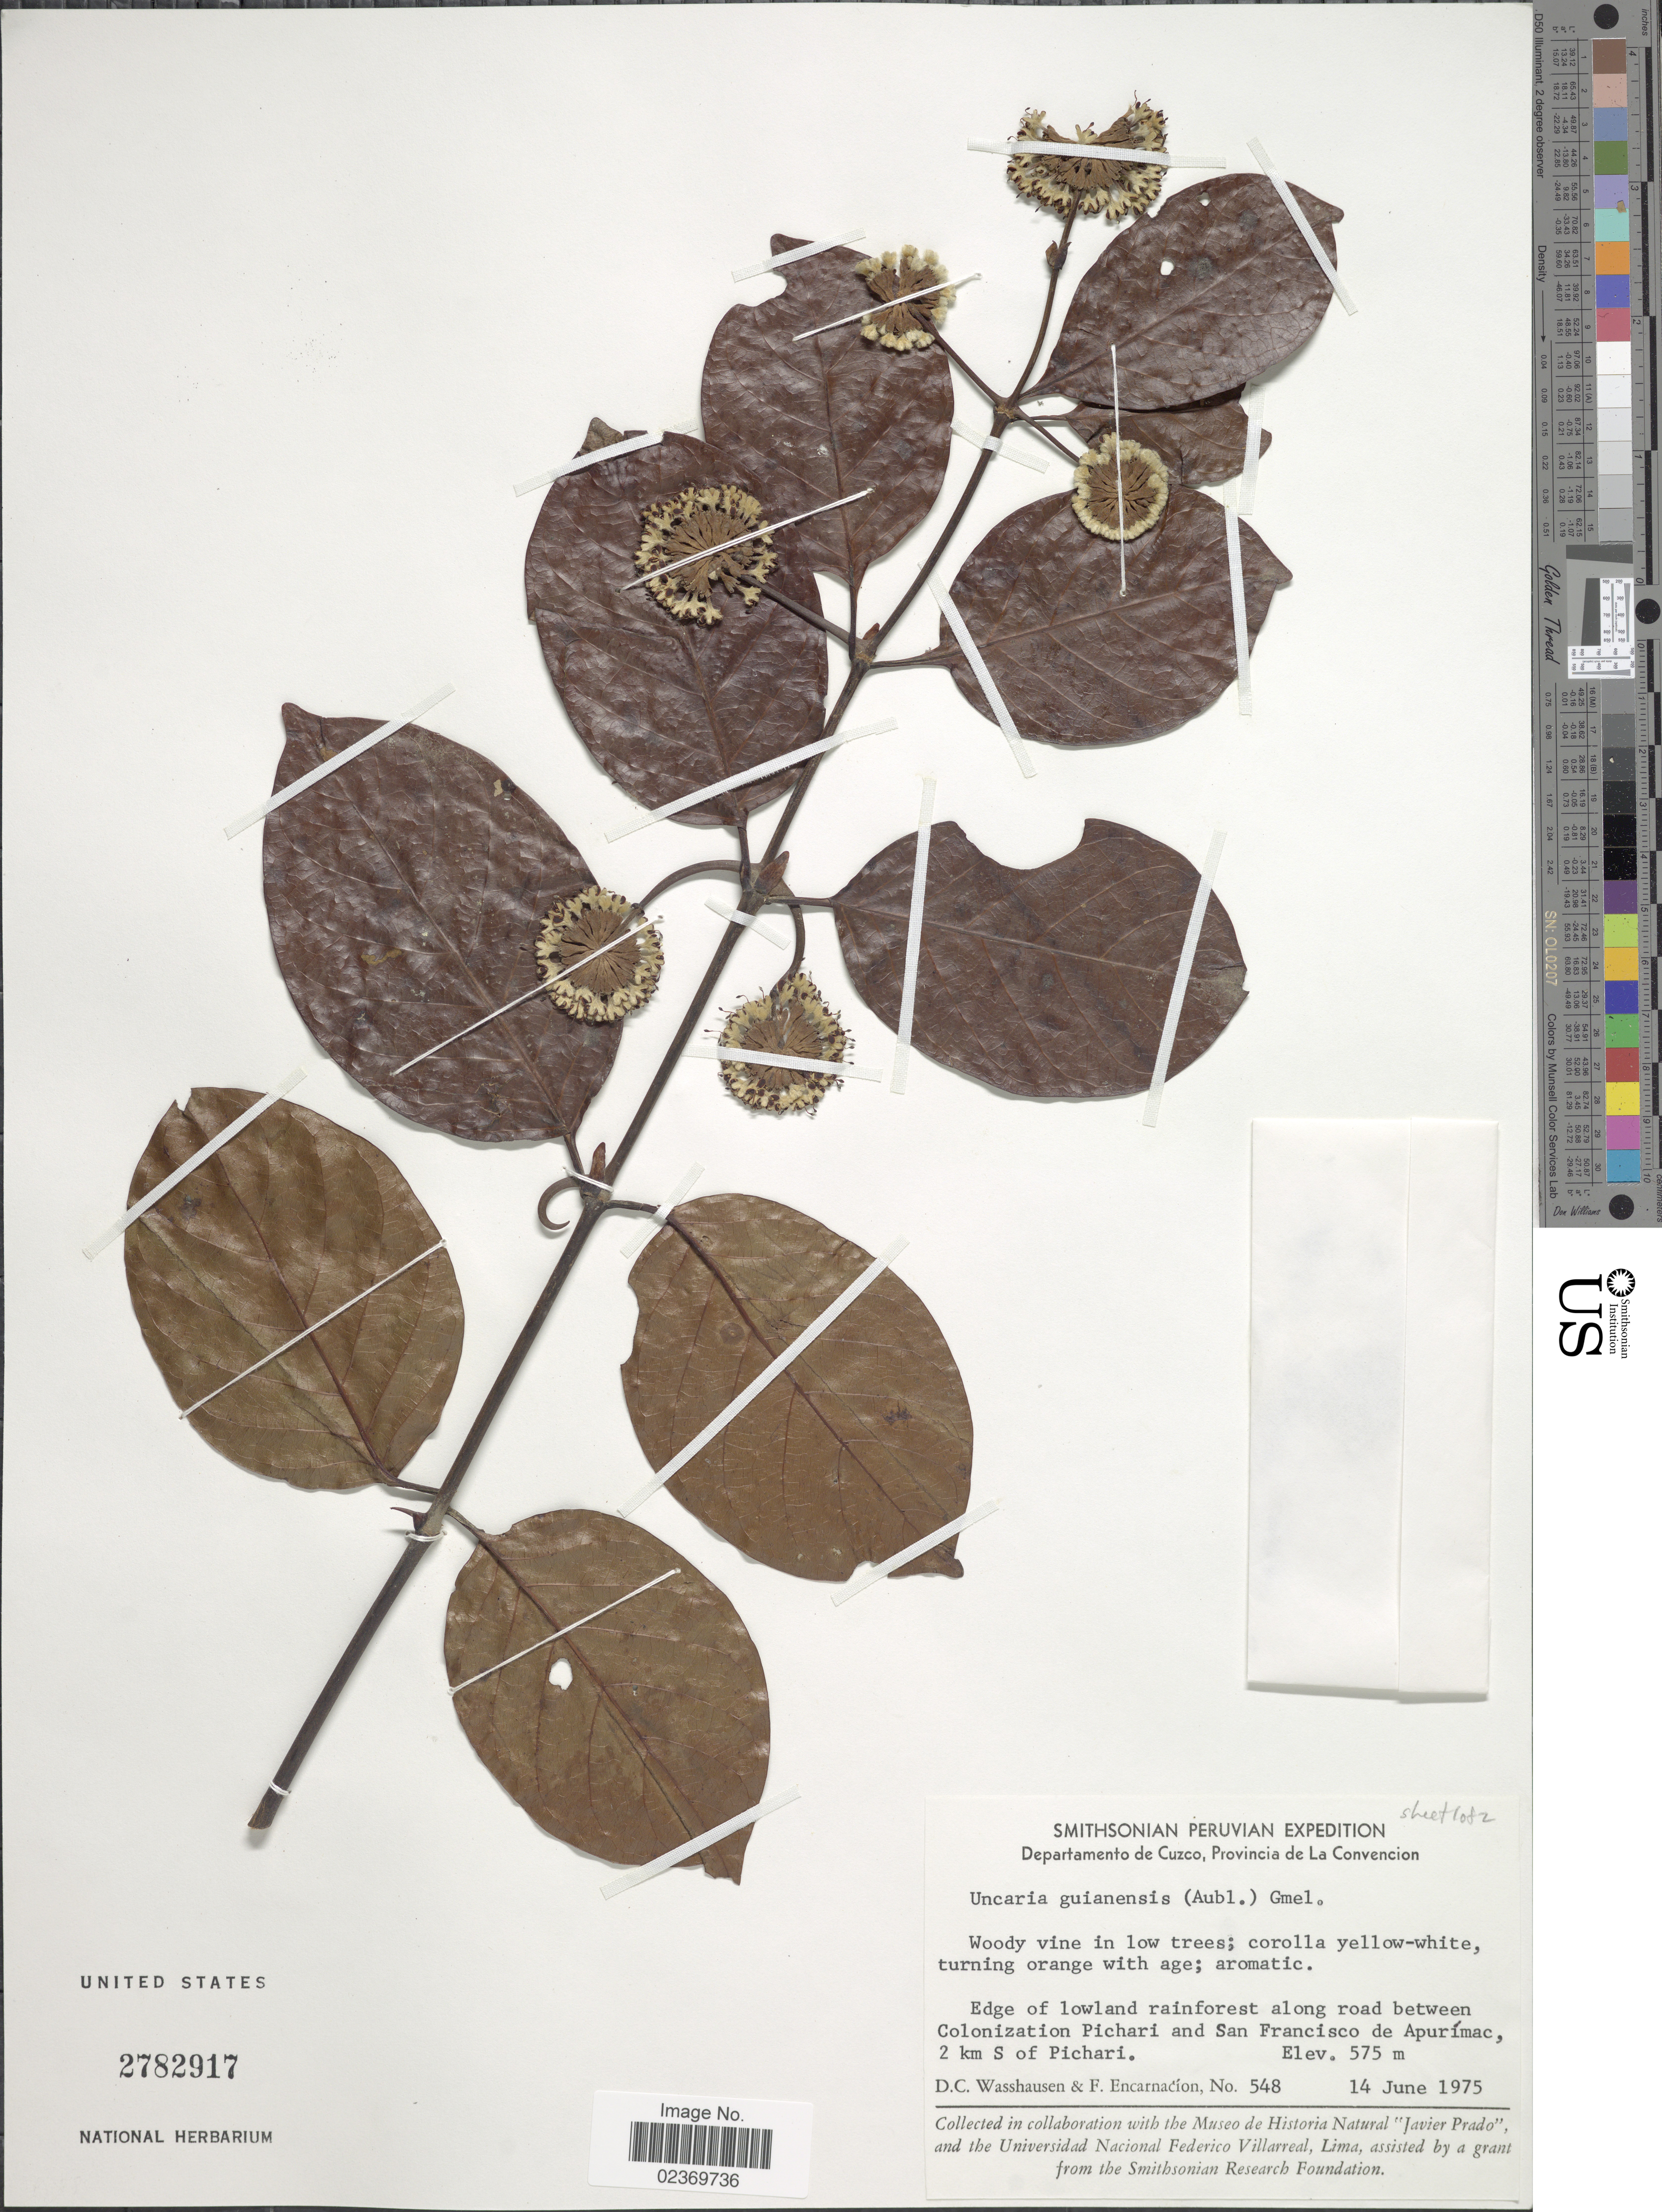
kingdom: Plantae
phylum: Tracheophyta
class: Magnoliopsida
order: Gentianales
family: Rubiaceae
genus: Uncaria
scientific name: Uncaria guianensis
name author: (Aubl.) J.F. Gmel.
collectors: D. C. Wasshausen & F. Encarnación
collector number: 548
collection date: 1975-06-14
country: Peru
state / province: Cusco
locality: Provincia de La Convencion, Edge of lowland rainforest along road between Colonization Pichari and San Francisco de Apurimac, 2 km S of Pichari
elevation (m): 575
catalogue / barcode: US 2782917